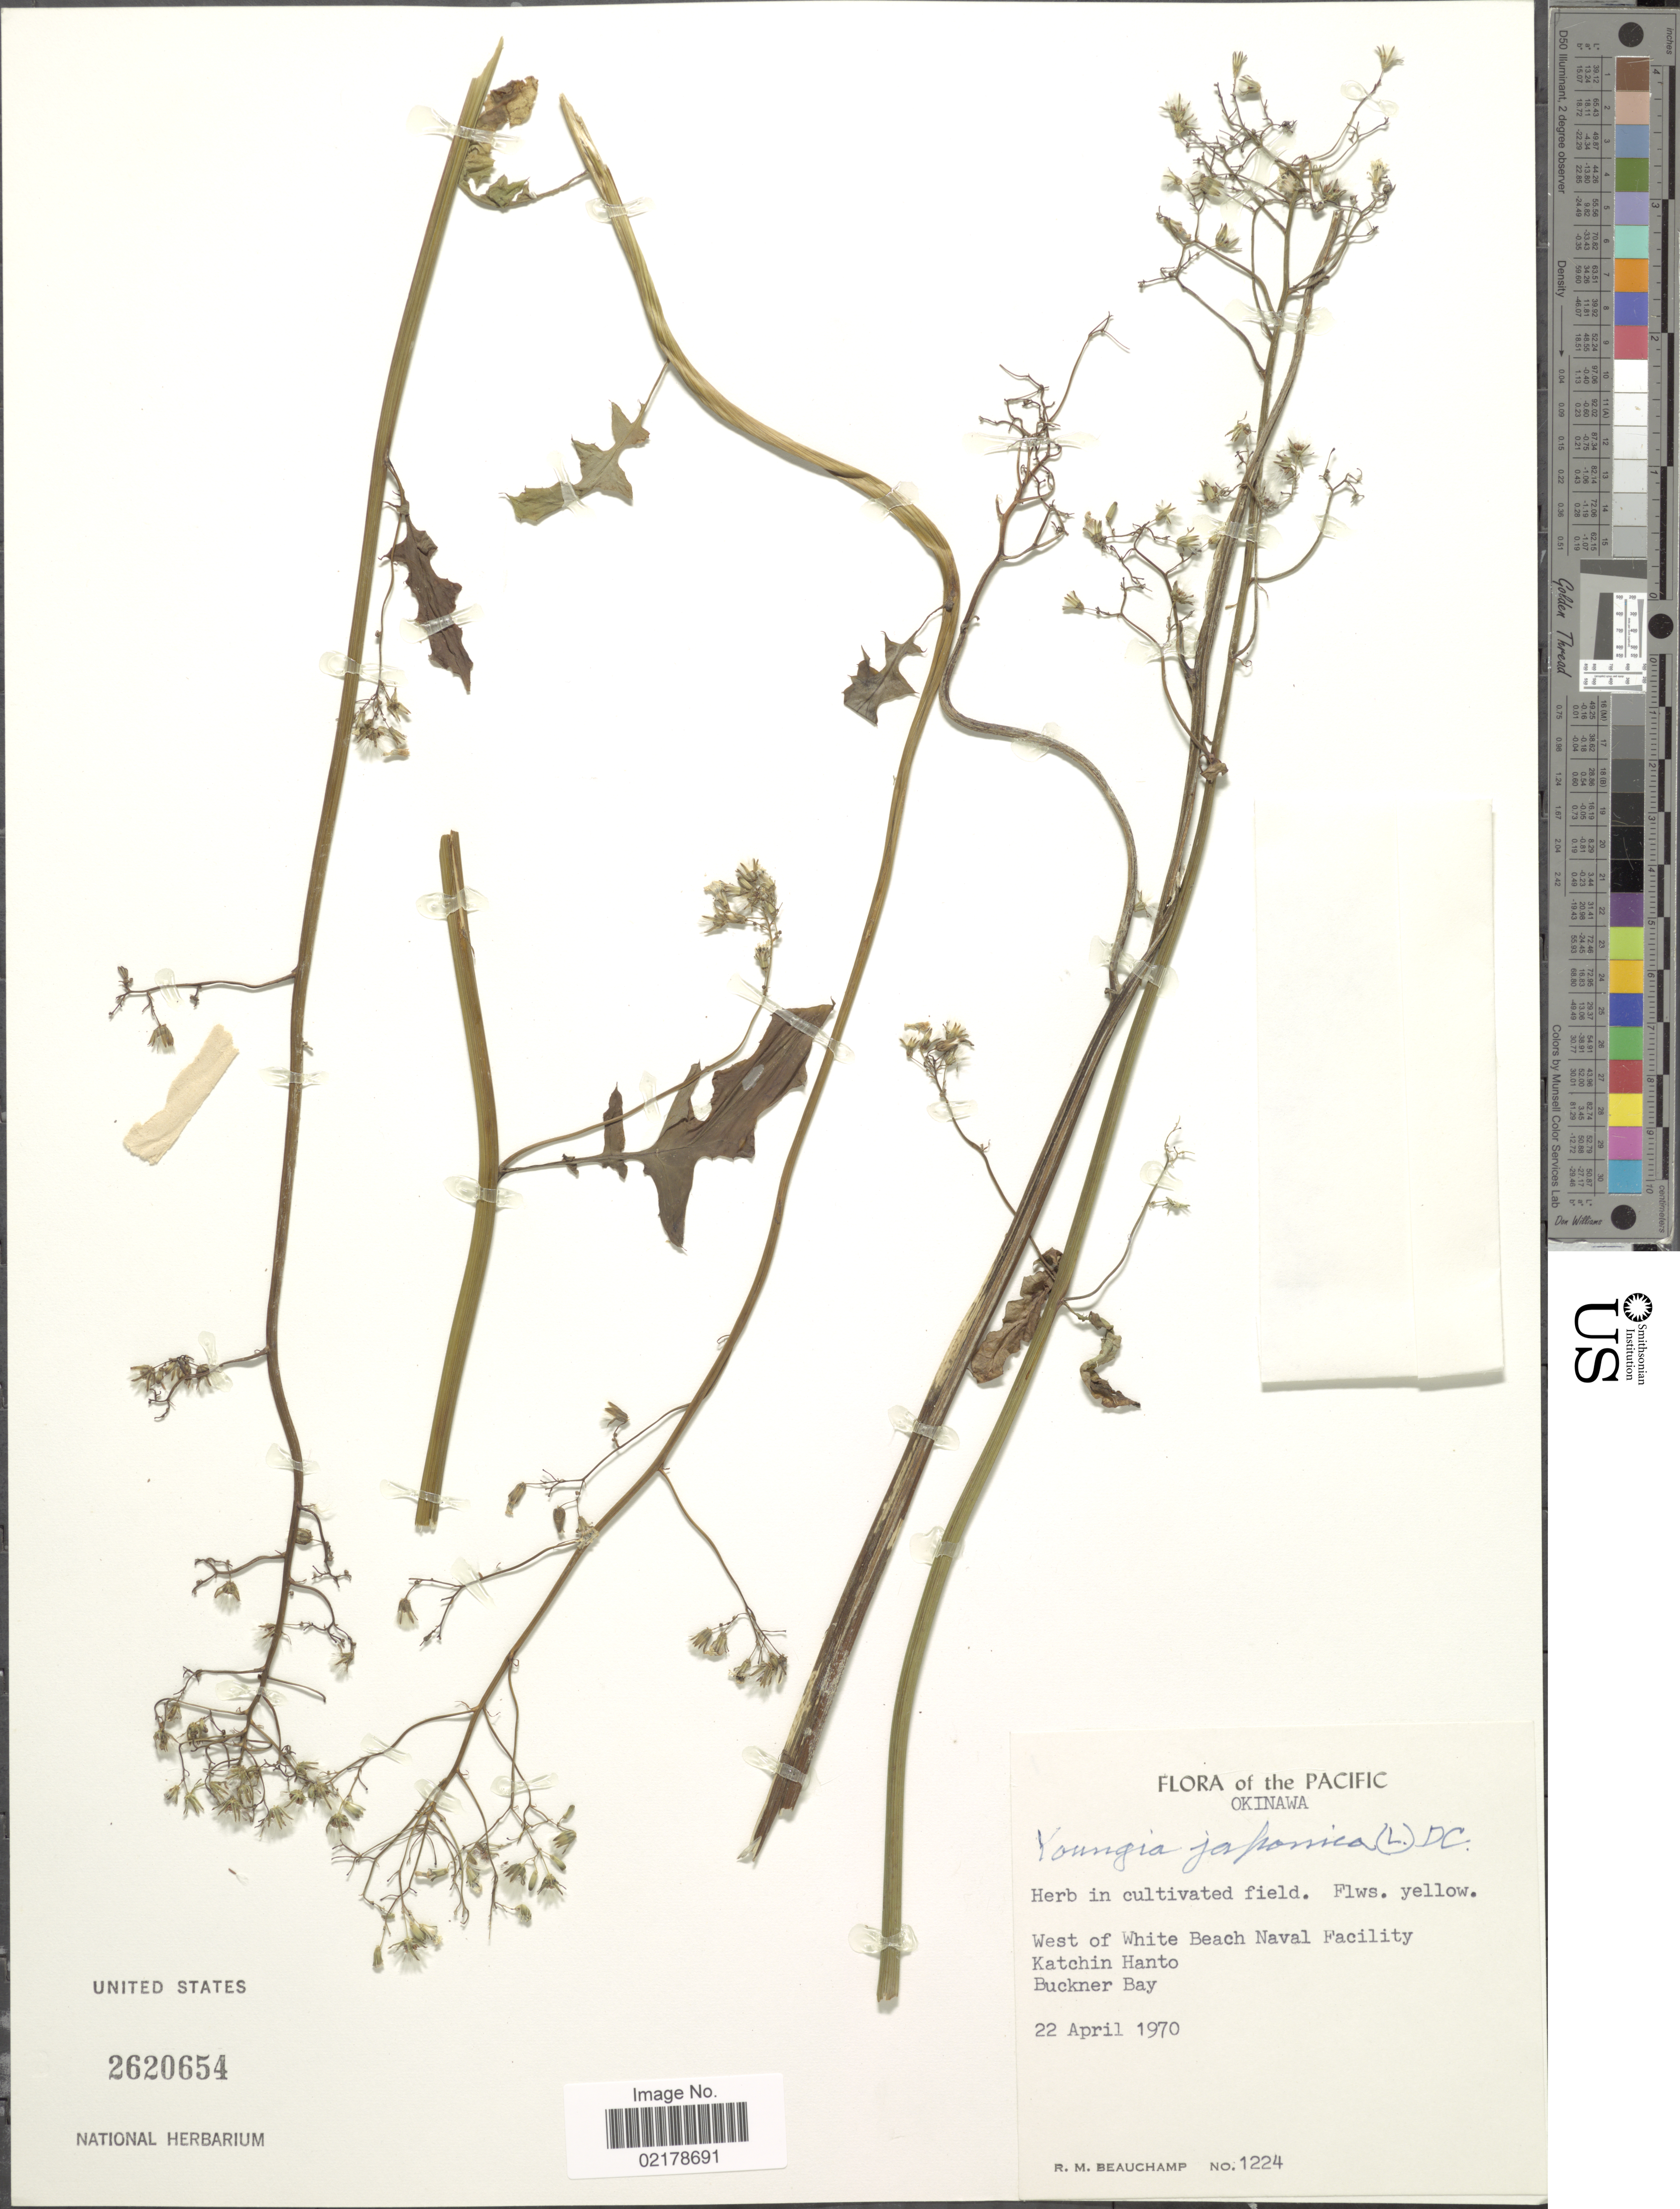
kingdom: Plantae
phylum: Tracheophyta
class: Magnoliopsida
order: Asterales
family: Asteraceae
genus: Youngia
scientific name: Youngia japonica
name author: (L.) DC.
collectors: R. Beauchamp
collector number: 1224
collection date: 1970-04-22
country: Japan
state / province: Okinawa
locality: Pacific. Okinawa. West of White Beach Naval Facility. Katchin Hanto. Buckner Bay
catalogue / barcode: US 2620654